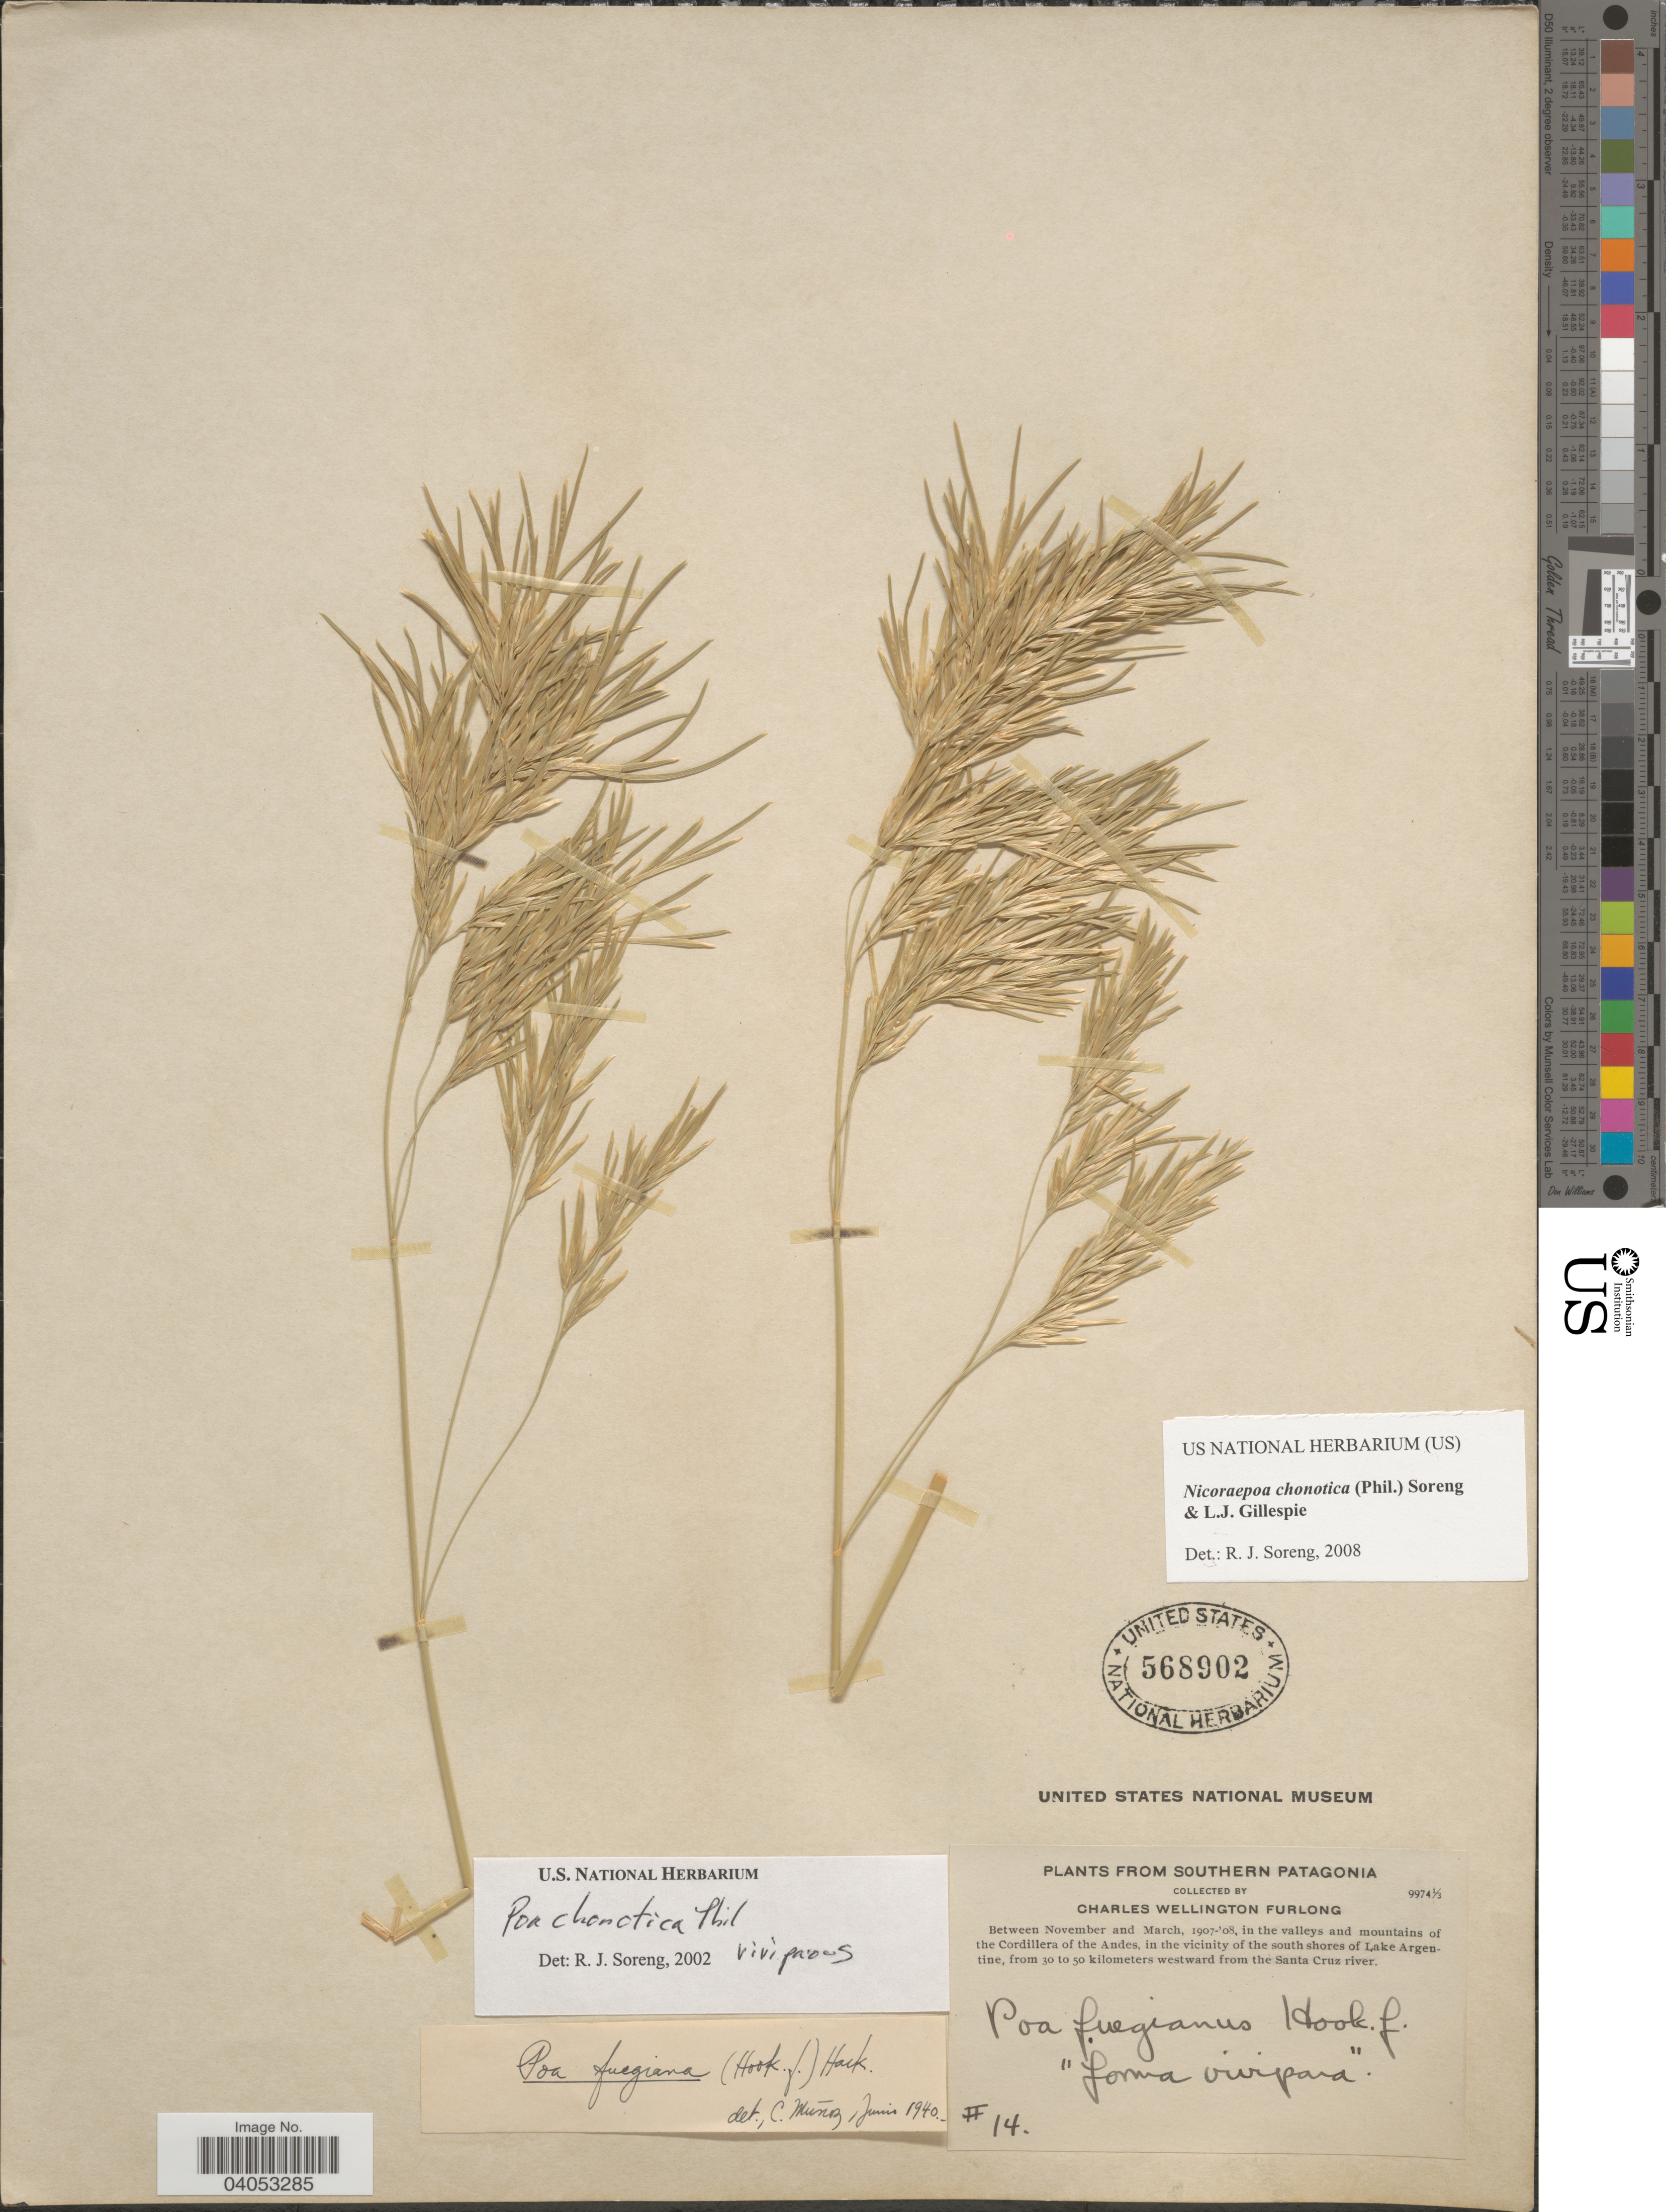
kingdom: Plantae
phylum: Tracheophyta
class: Liliopsida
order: Poales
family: Poaceae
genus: Nicoraepoa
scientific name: Nicoraepoa chonotica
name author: (Phil.) Soreng & L.J. Gillespie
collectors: C. Furlong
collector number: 14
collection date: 1907-11/1908-03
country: Argentina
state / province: Santa Cruz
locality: Southern Patagonia. In the valleys and mountains of the Cordillera of the Andes, in the vicinity of the south shores of Lake Argentine, from 30 to 50 kilometers westward from the Santa Cruz river.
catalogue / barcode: US 568902